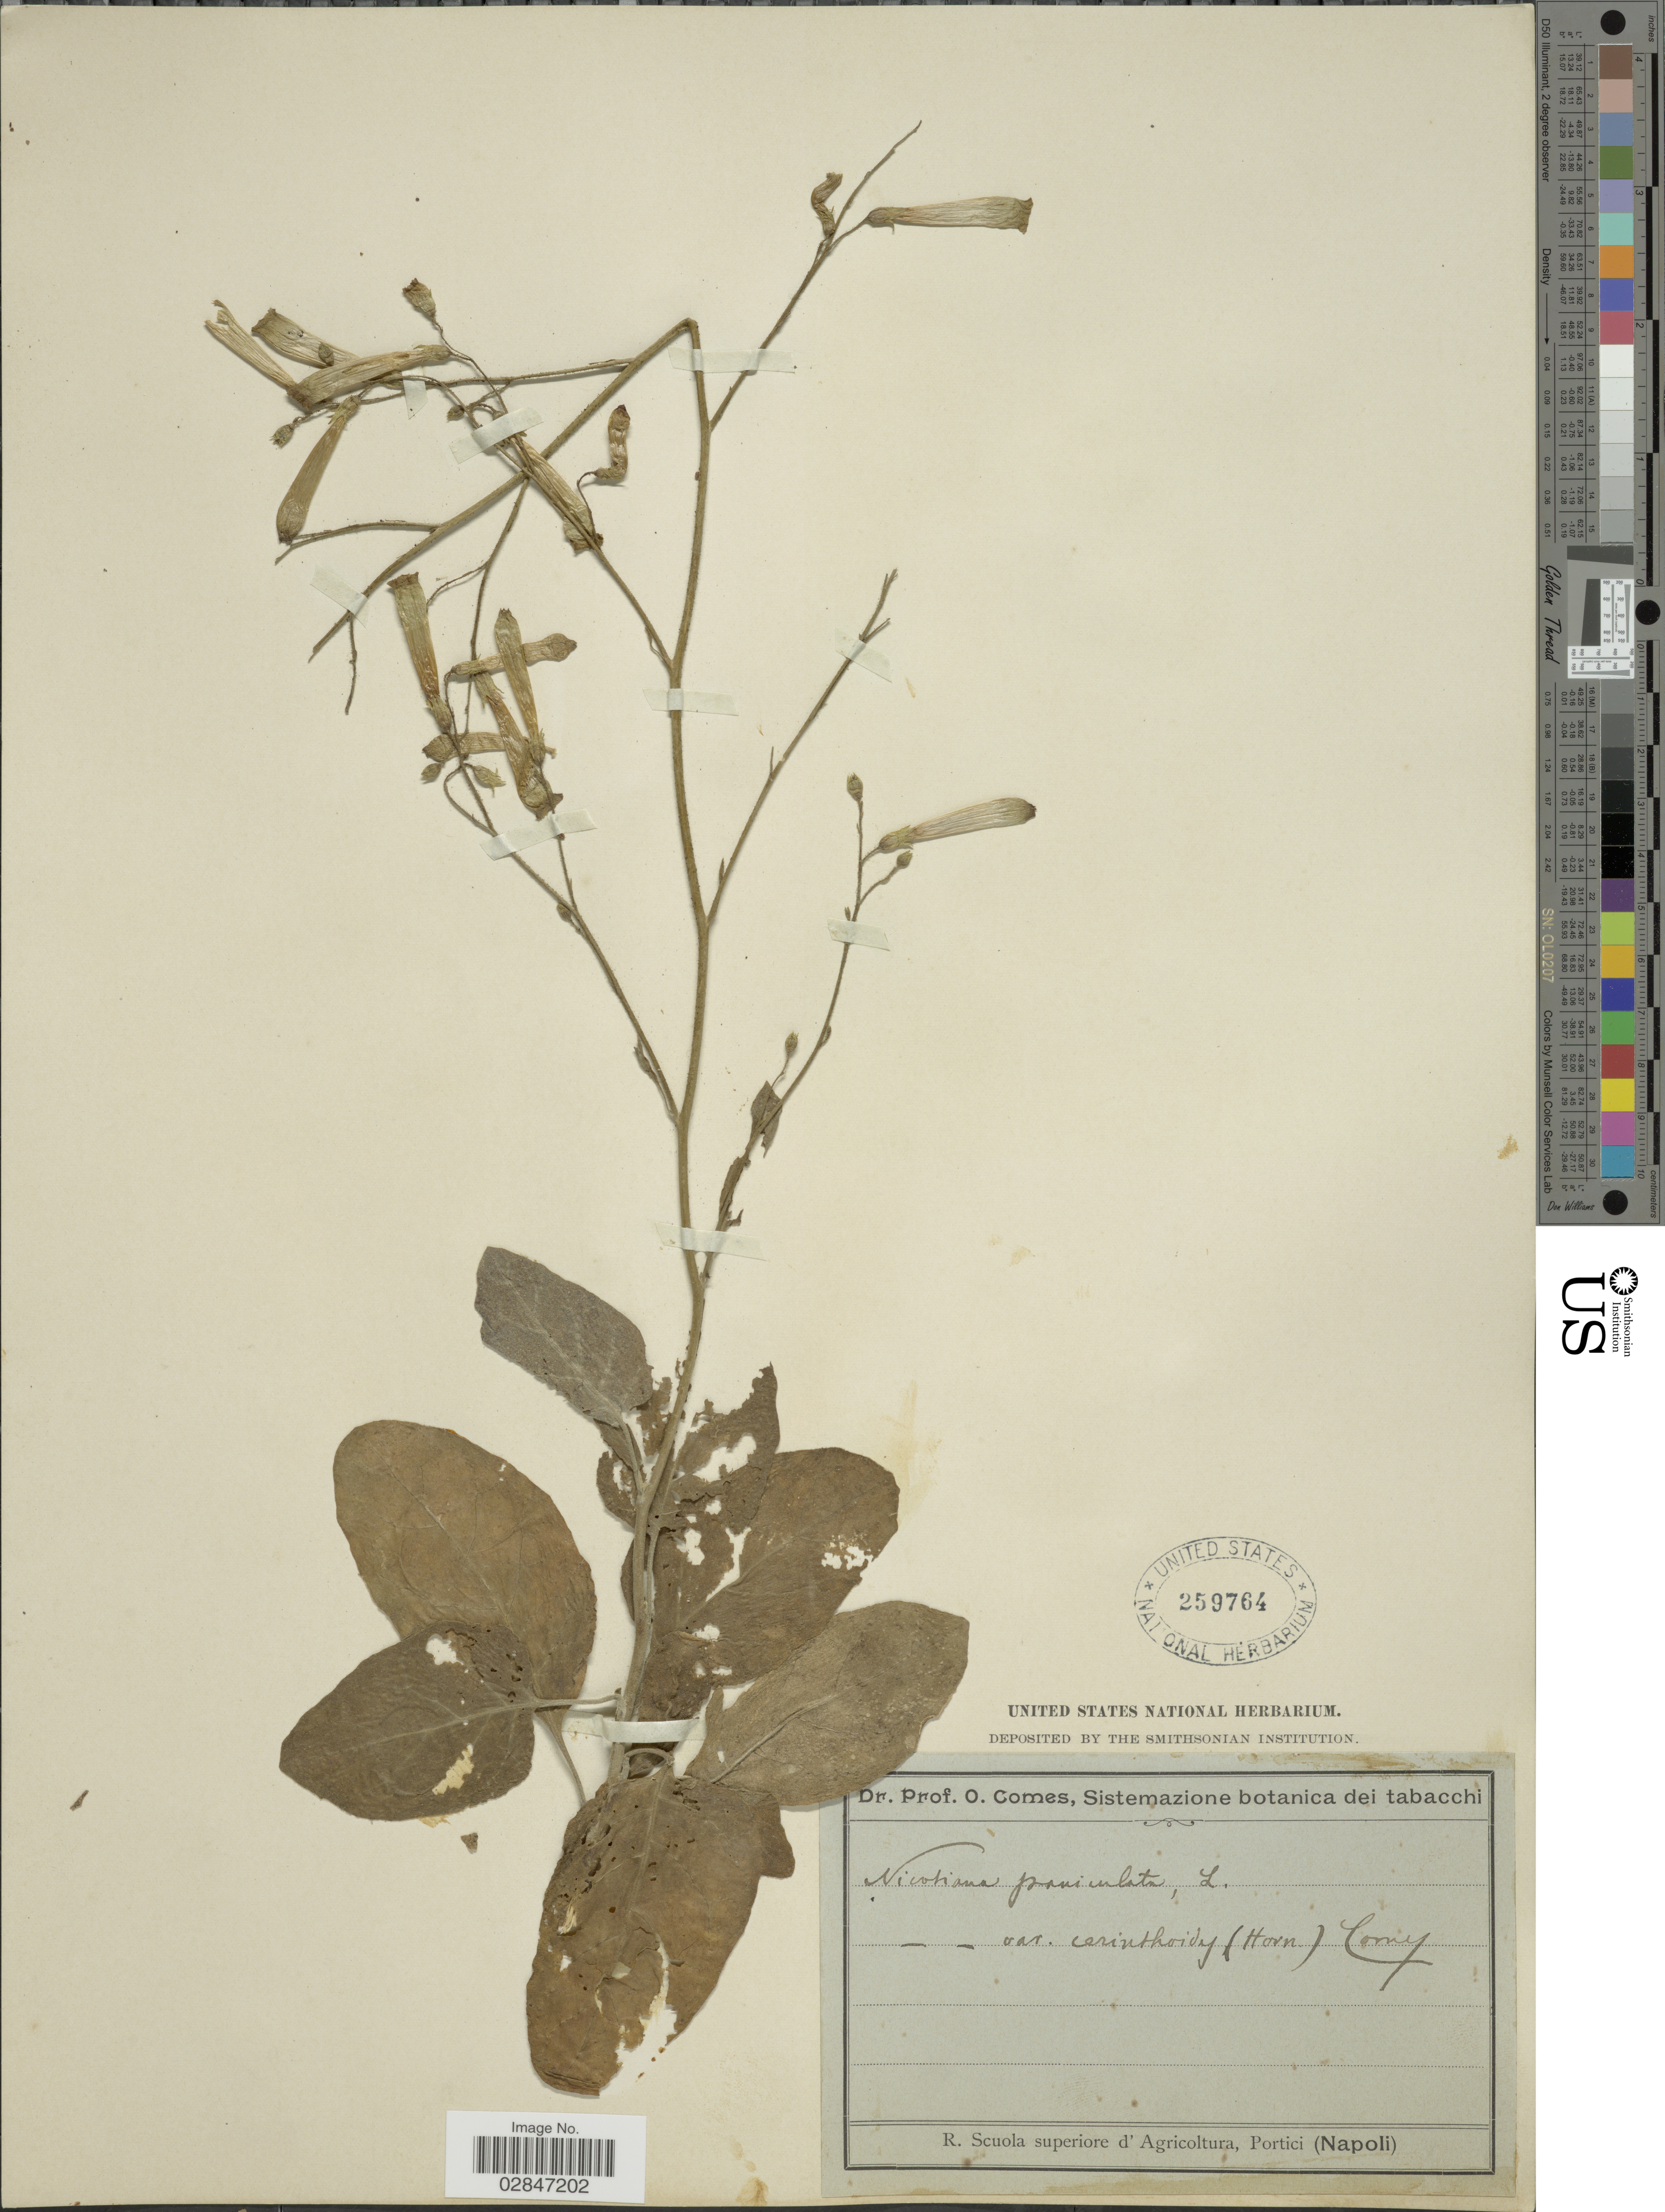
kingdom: Plantae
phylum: Tracheophyta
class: Magnoliopsida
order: Solanales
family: Solanaceae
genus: Nicotiana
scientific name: Nicotiana paniculata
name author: L.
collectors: O. Comes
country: Italy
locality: Portici (Napoli)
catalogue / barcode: US 259764